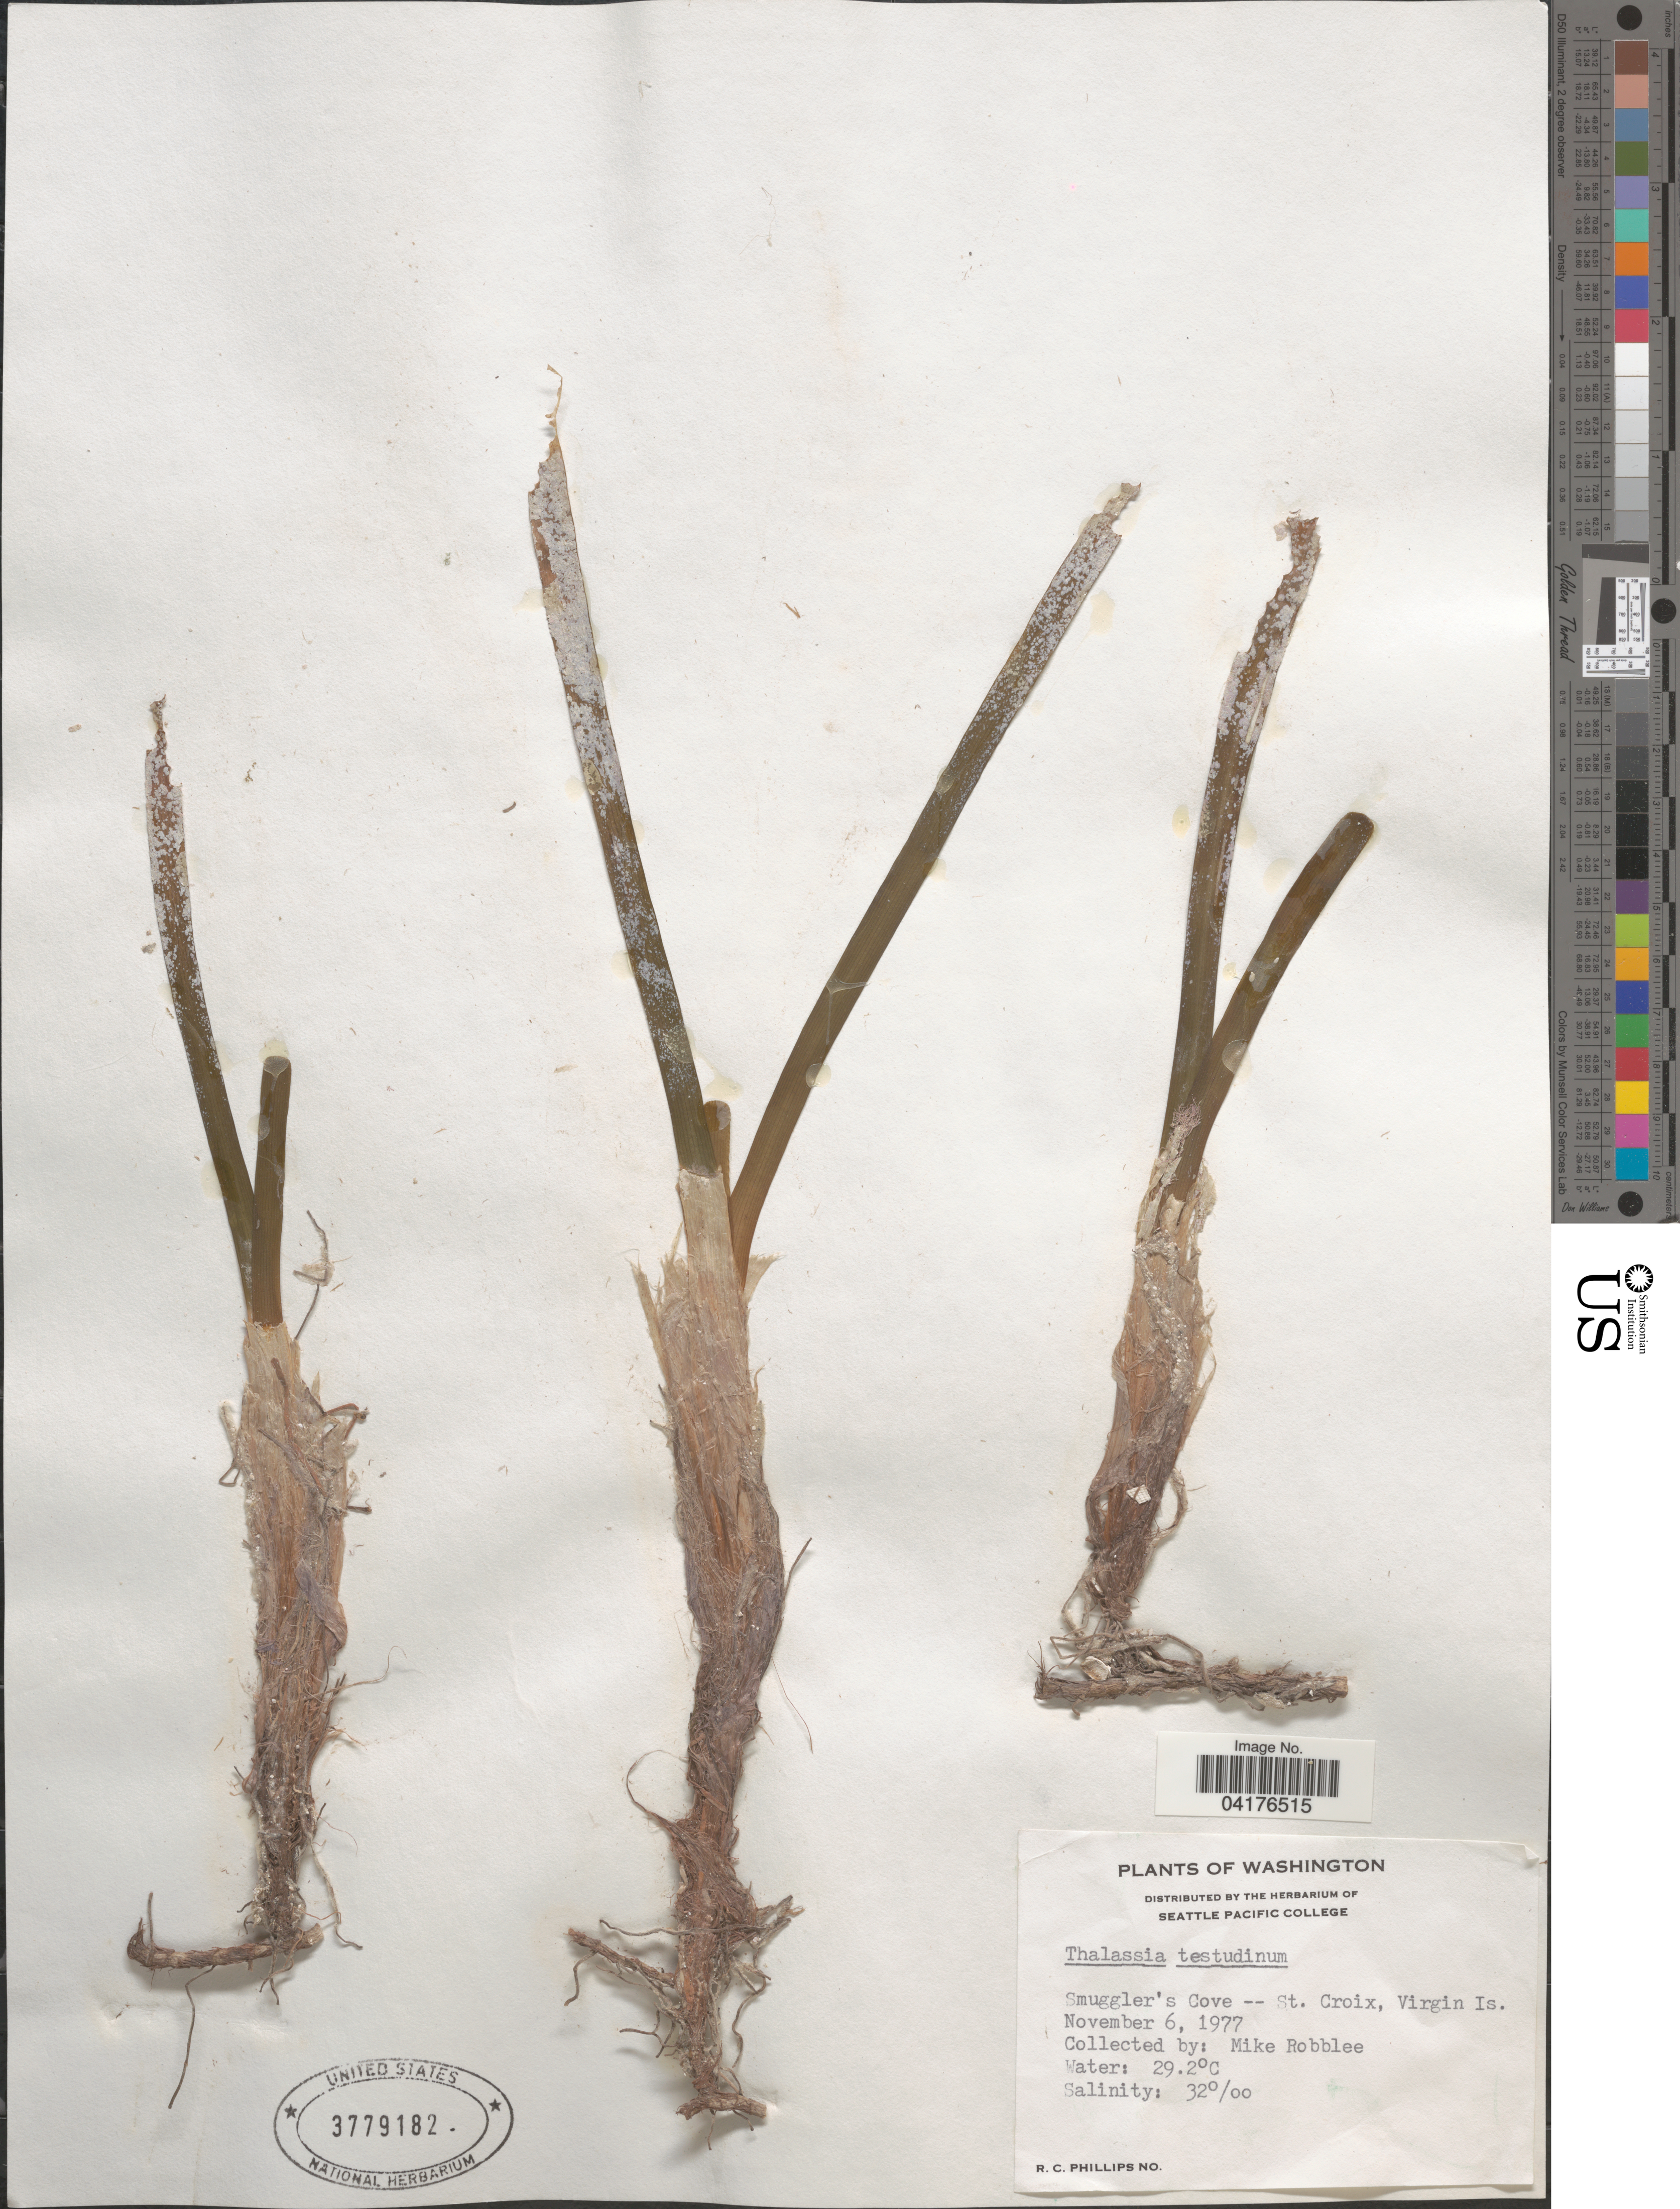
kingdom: Plantae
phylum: Tracheophyta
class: Liliopsida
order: Alismatales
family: Hydrocharitaceae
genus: Thalassia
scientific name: Thalassia testudinum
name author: Banks & Sol. ex K.D. Koenig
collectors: M. Robblee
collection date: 1977-11-06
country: U.S. Virgin Islands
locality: Smuggler's Cove -- St. Croix, Virgin Is.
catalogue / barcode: US 3779182